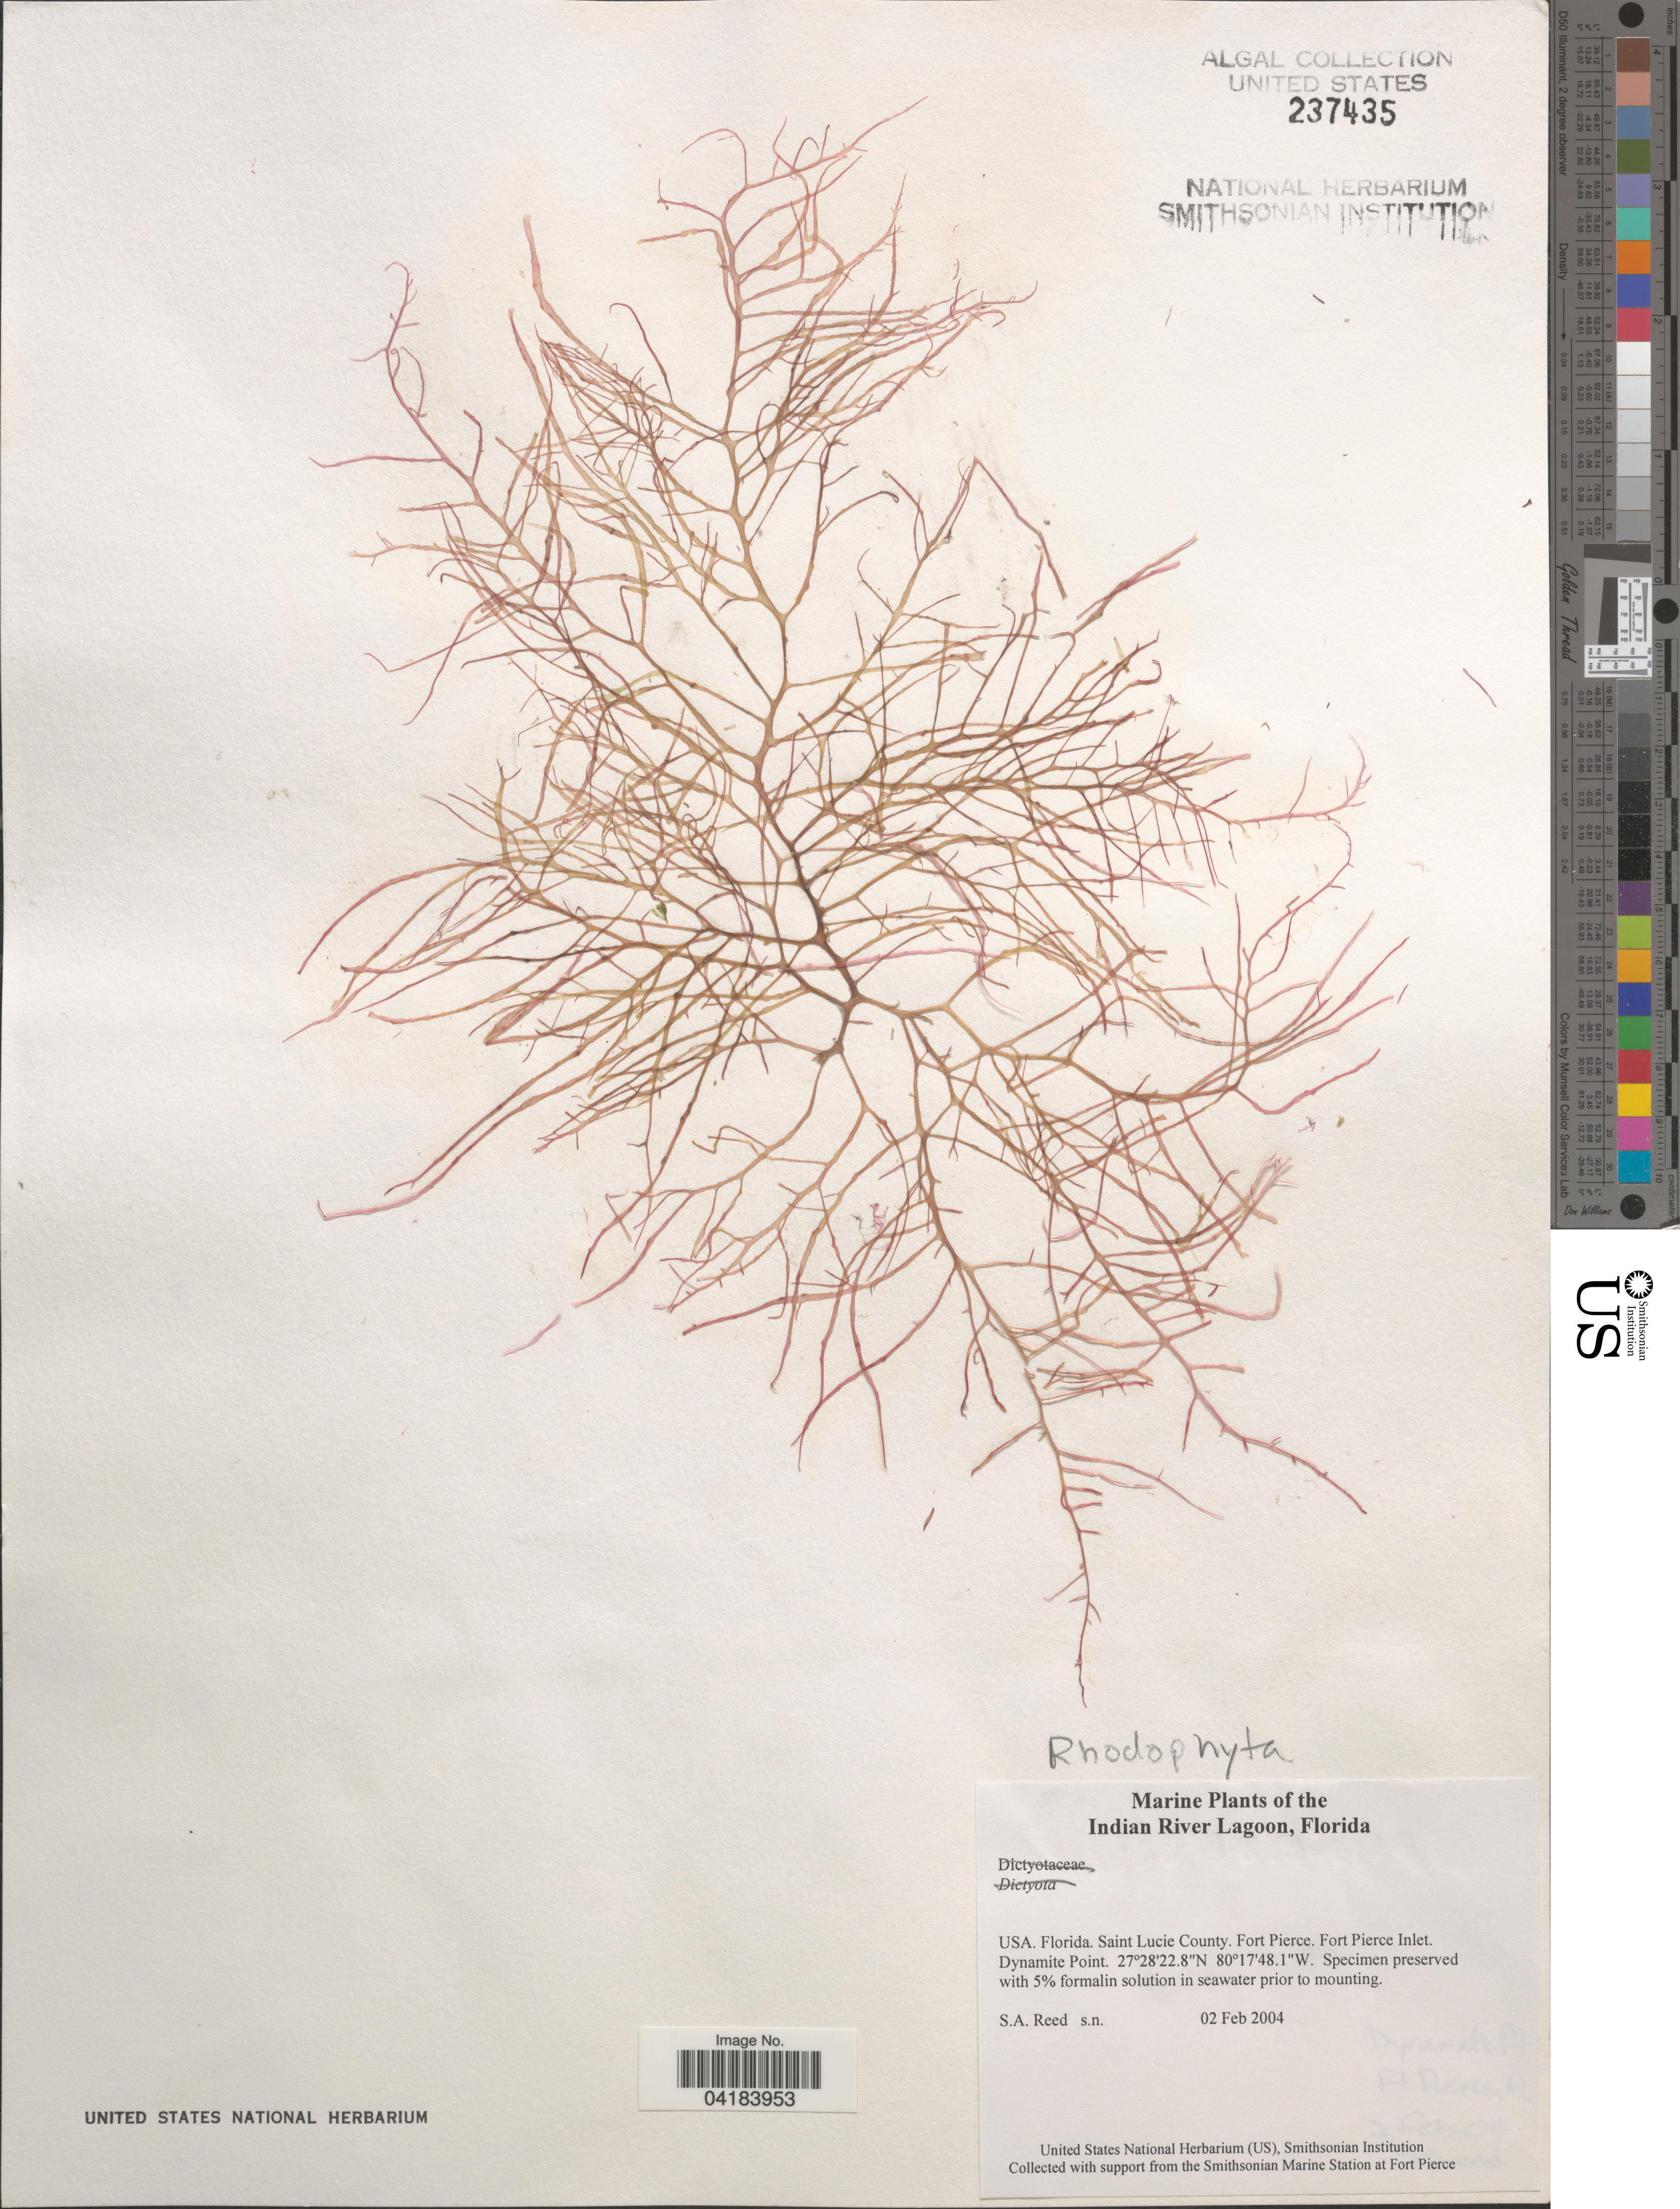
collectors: S. Reed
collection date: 2004-02-02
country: United States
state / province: Florida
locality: The Indian River Lagoon. Saint Lucie County. Fort Pierce. Fort Pierce Inlet. Dynamite Point.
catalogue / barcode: US 237435